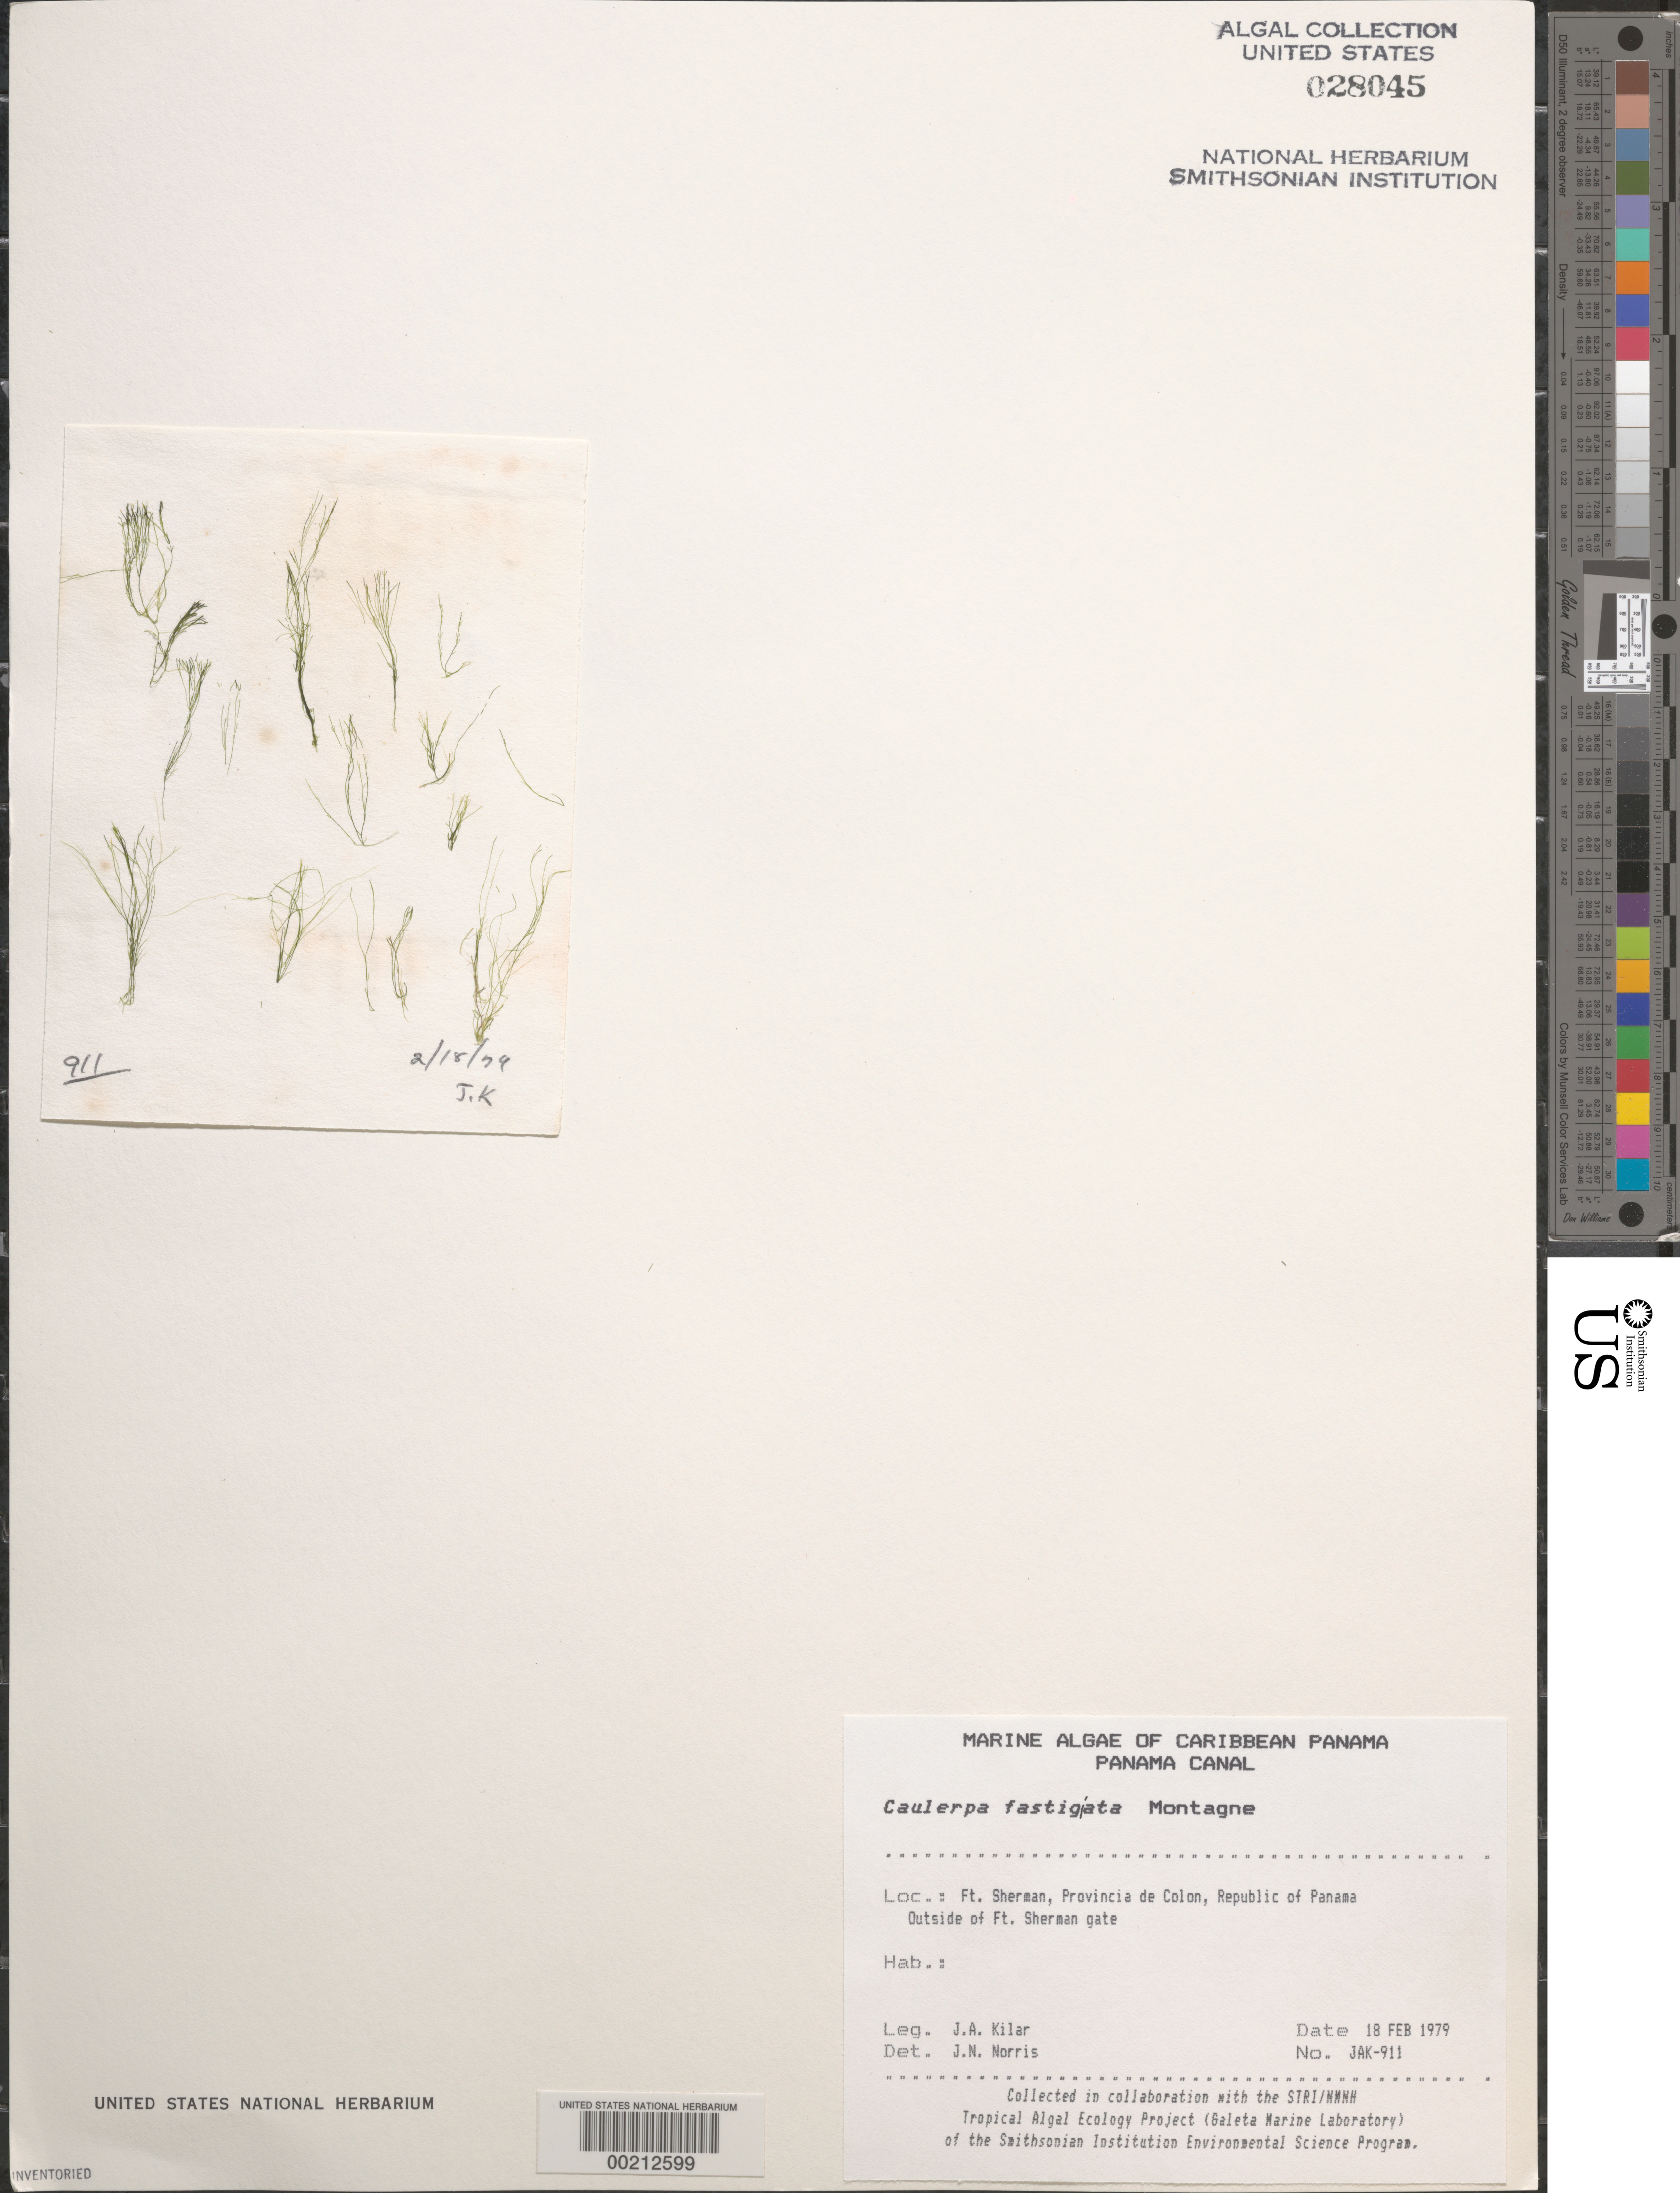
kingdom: Plantae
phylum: Chlorophyta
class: Ulvophyceae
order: Bryopsidales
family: Caulerpaceae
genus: Caulerpa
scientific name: Caulerpa fastigiata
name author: Mont.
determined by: Norris, James N.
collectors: J. A. Kilar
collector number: JAK-911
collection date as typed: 18 Feb 1979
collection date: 1979-02-18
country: Panama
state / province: Colón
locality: Fort Sherman, Canal Zone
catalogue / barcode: US 28045